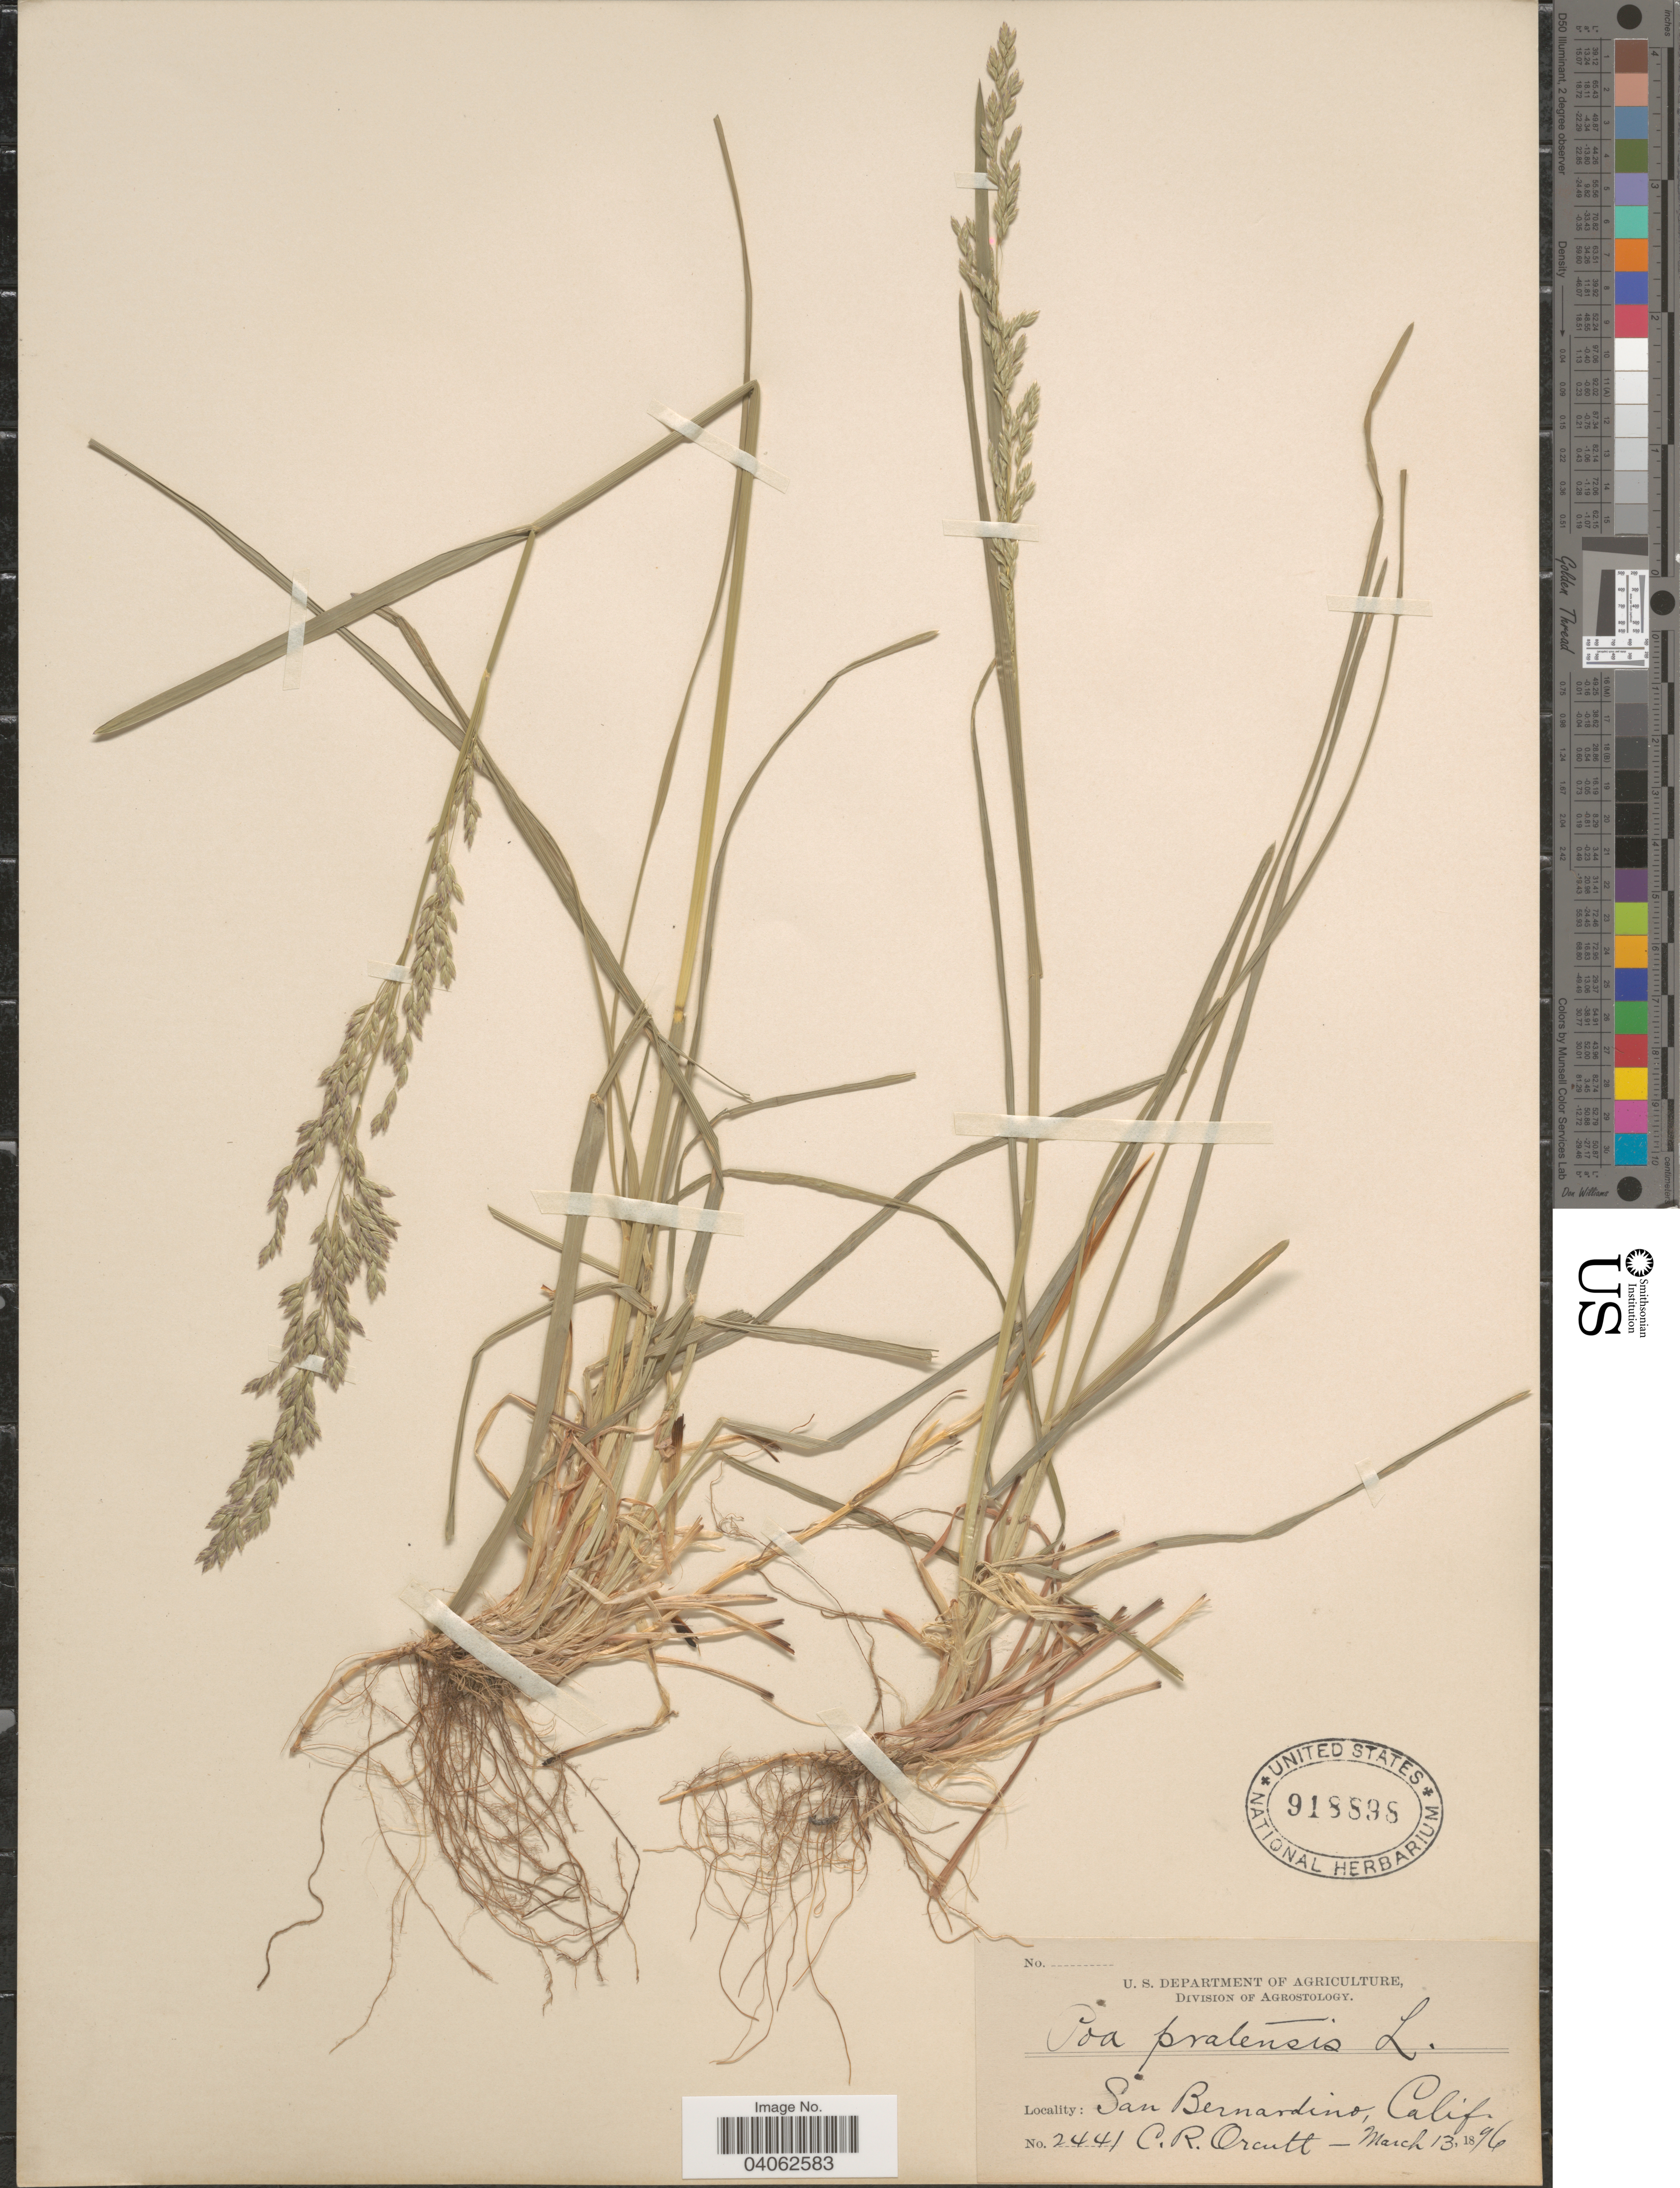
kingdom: Plantae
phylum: Tracheophyta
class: Liliopsida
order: Poales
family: Poaceae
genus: Poa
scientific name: Poa pratensis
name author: L.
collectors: C. R. Orcutt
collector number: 2441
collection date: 1896-03-13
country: United States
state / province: California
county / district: San Bernardino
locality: San Bernardino.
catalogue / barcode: US 918898